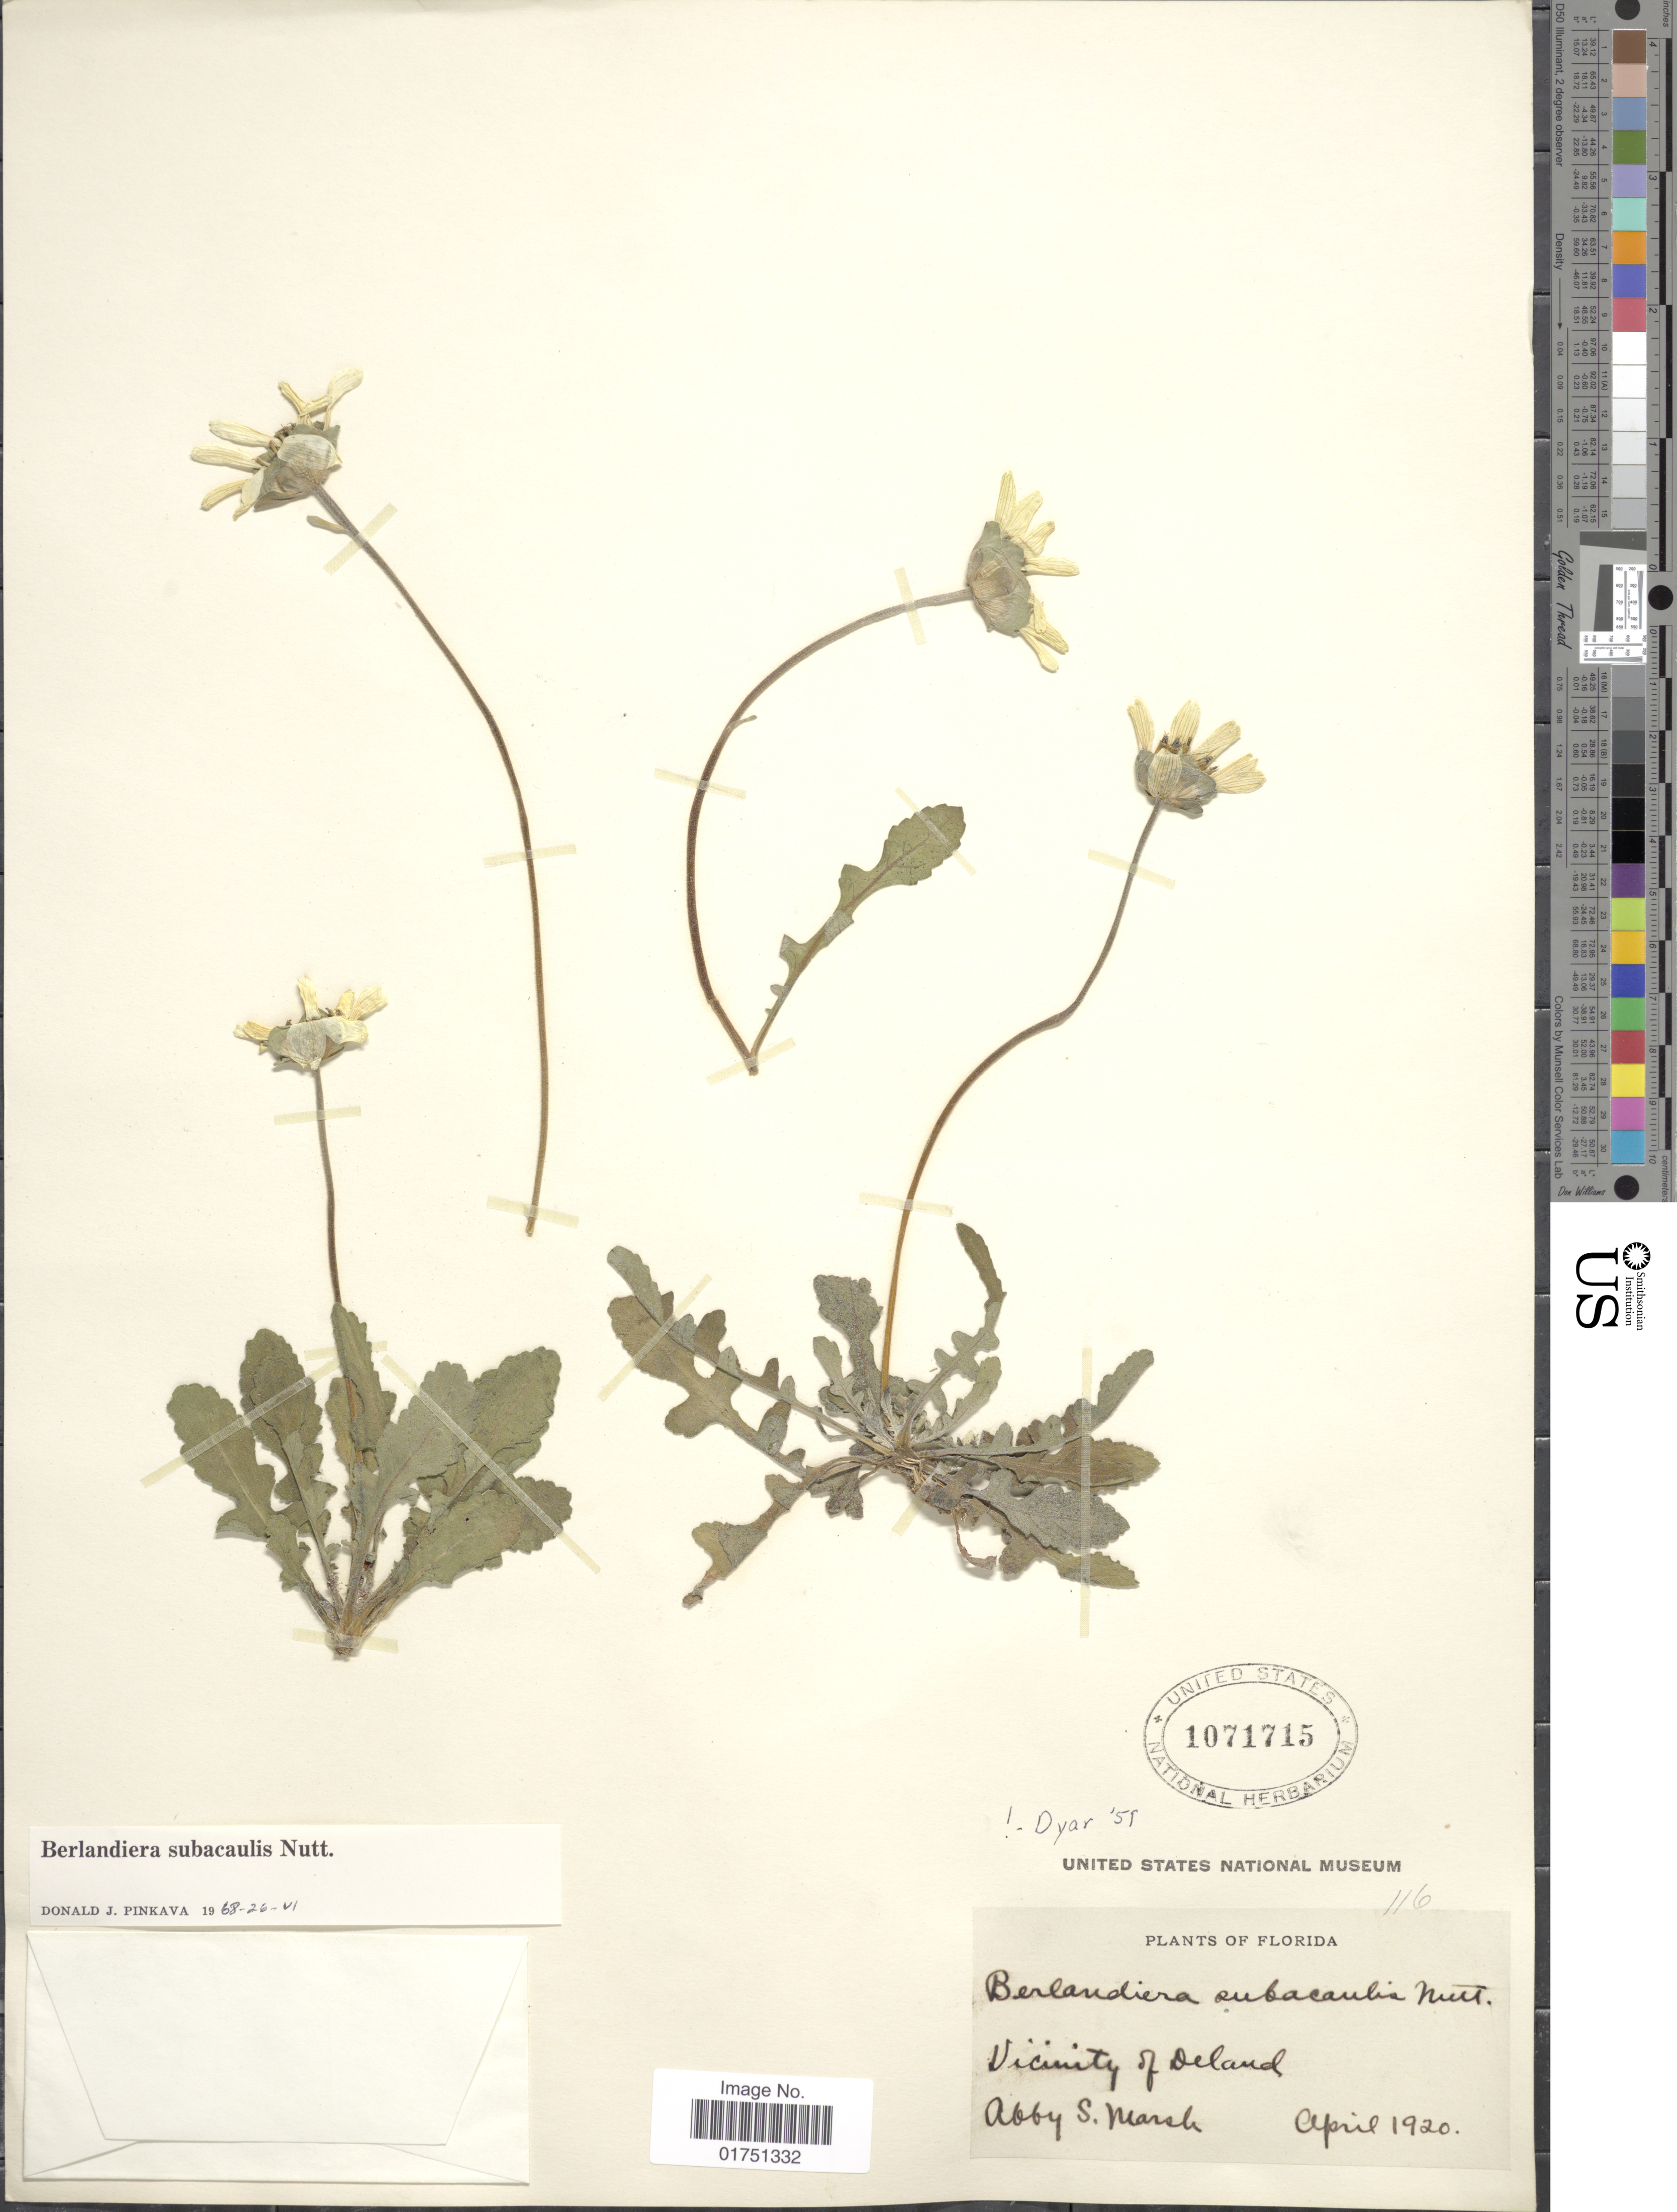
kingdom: Plantae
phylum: Tracheophyta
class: Magnoliopsida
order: Asterales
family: Asteraceae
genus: Berlandiera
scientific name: Berlandiera subacaulis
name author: Nutt.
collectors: A. S. Marsh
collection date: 1920-04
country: United States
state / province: Florida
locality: Vicinity of Deland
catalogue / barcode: US 1071715